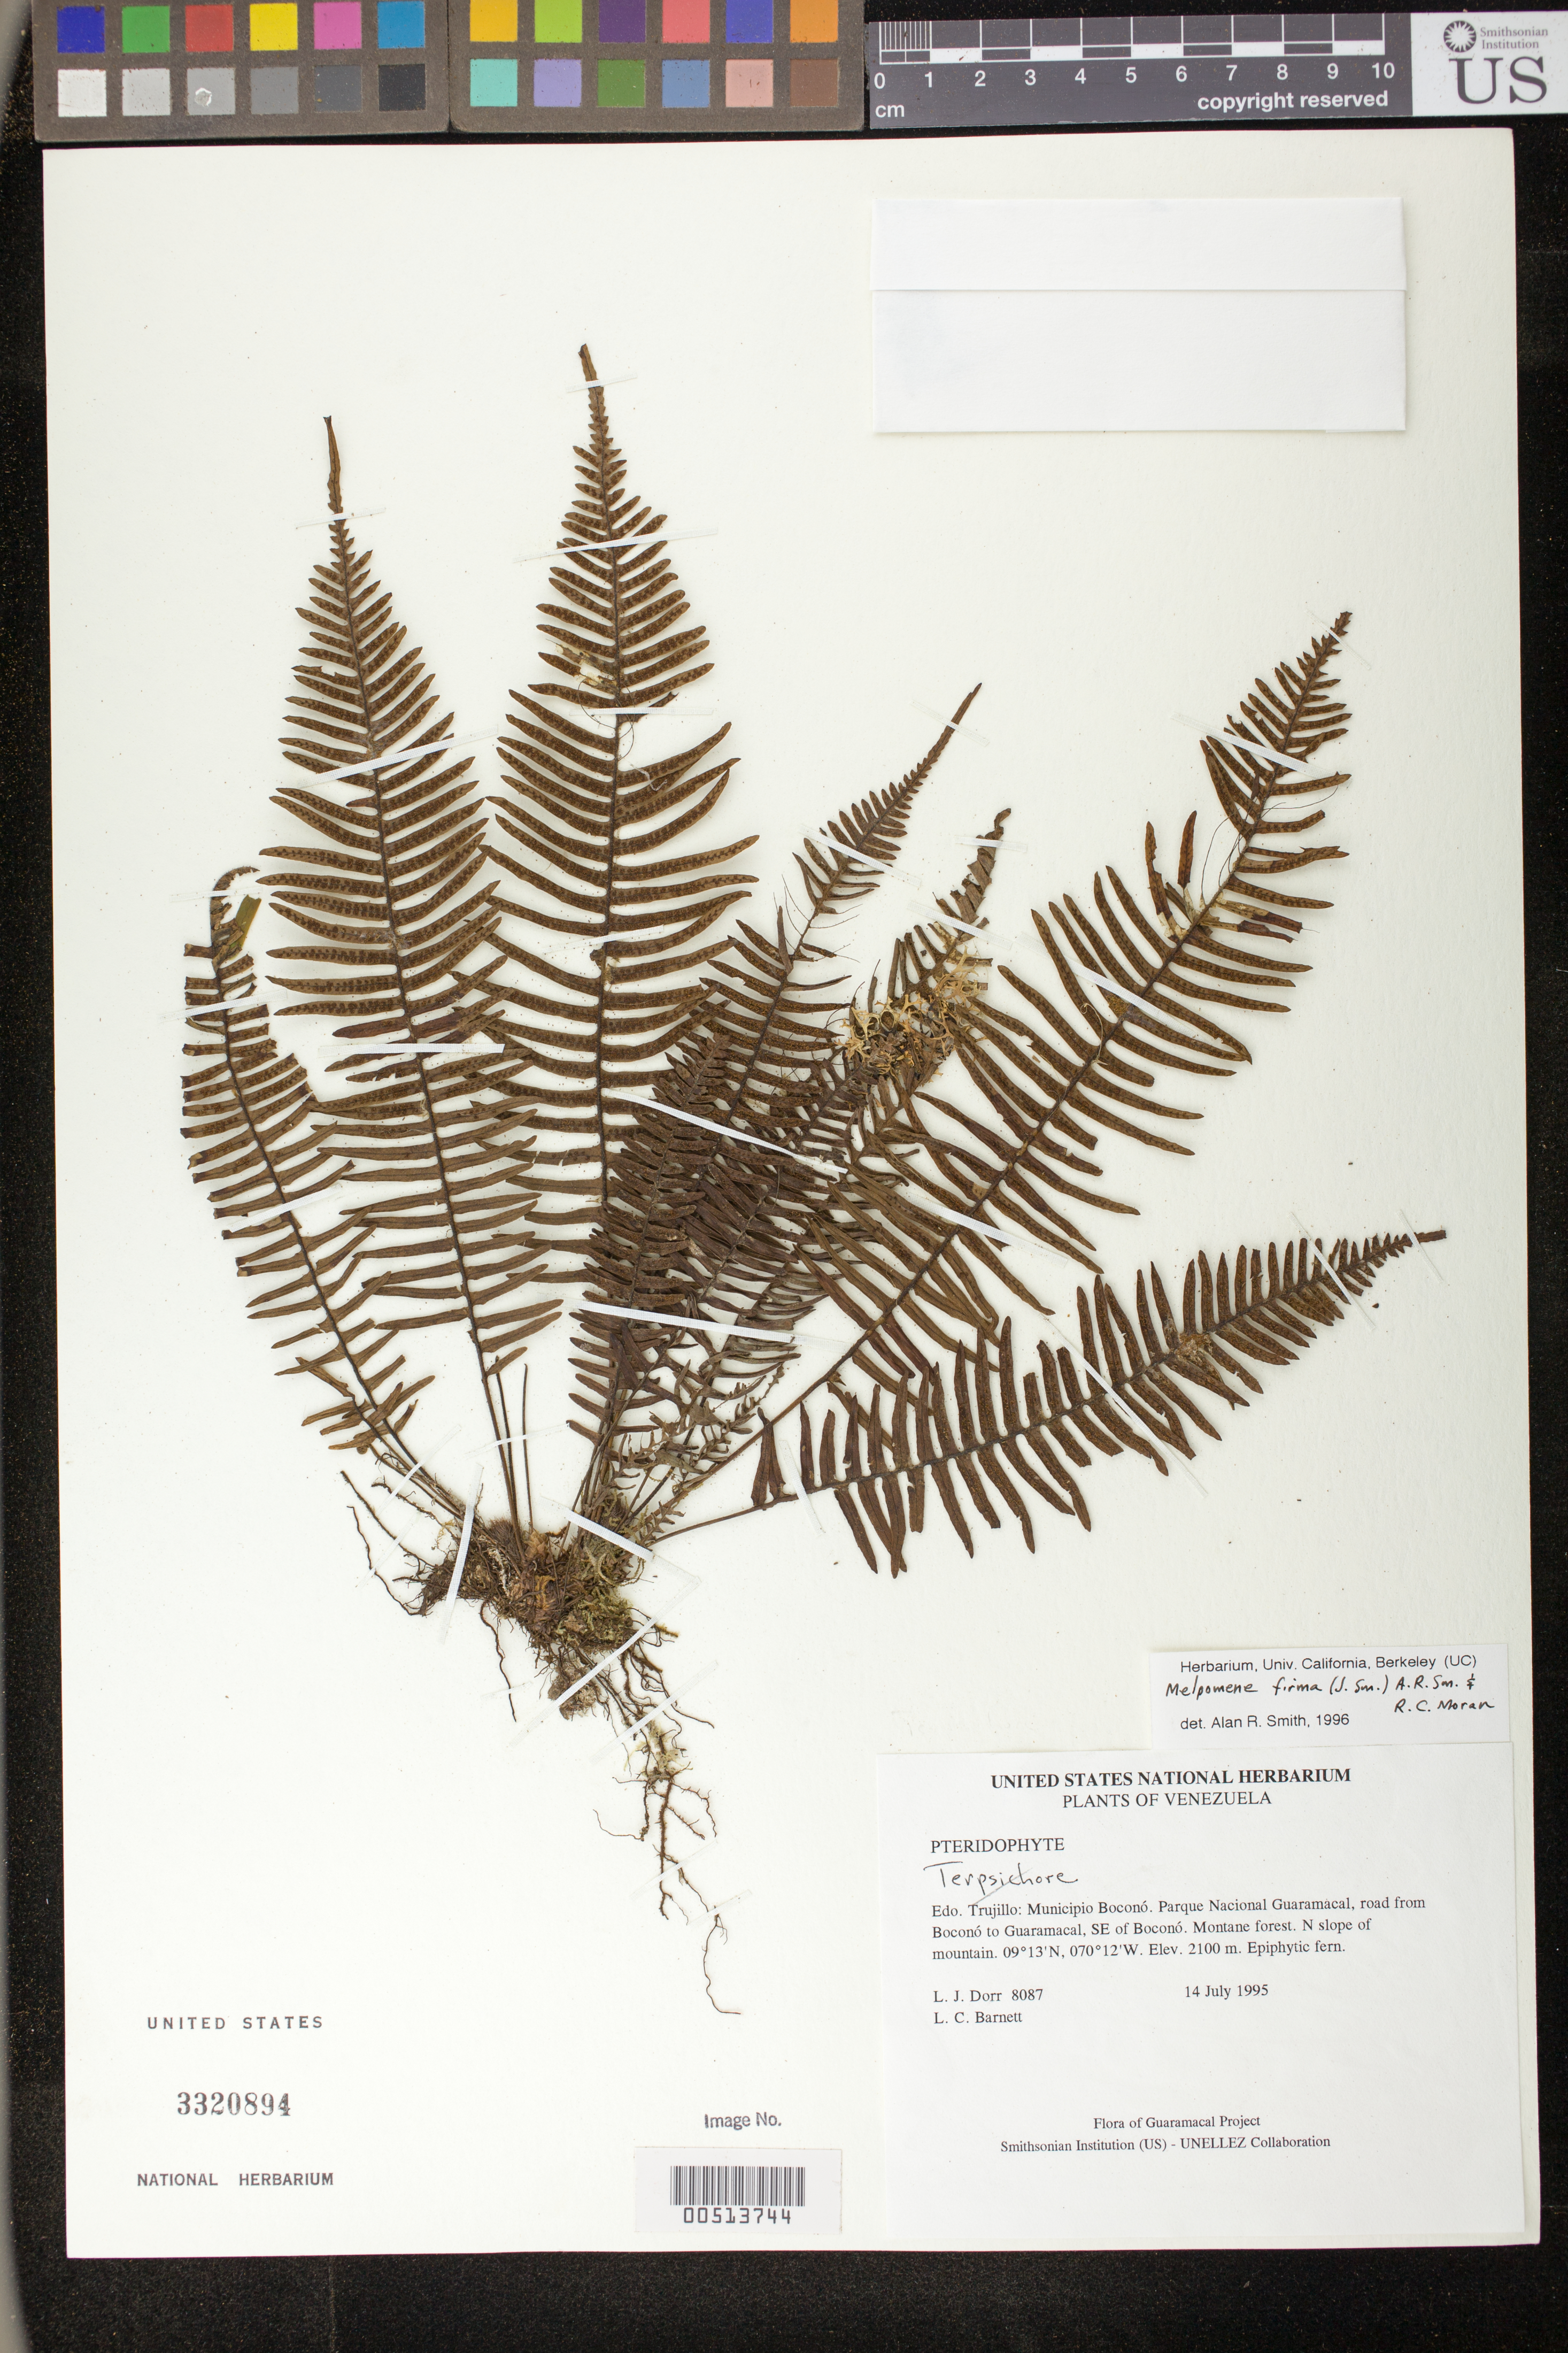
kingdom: Plantae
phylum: Tracheophyta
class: Polypodiopsida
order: Polypodiales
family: Polypodiaceae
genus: Melpomene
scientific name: Melpomene xiphopteroides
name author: (Liebm.) A.R. Sm. & R.C. Moran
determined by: Smith, Alan R., (UC)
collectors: L. J. Dorr & L. C. Barnett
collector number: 8087 p.p.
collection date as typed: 14 Jul 1995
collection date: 1995-07-14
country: Venezuela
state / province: Trujillo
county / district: Boconó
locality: Parque Nacional Guaramacal, road from Boconó to Guaramacal, SE of Boconó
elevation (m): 2100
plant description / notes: PORT, US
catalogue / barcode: US 3320894